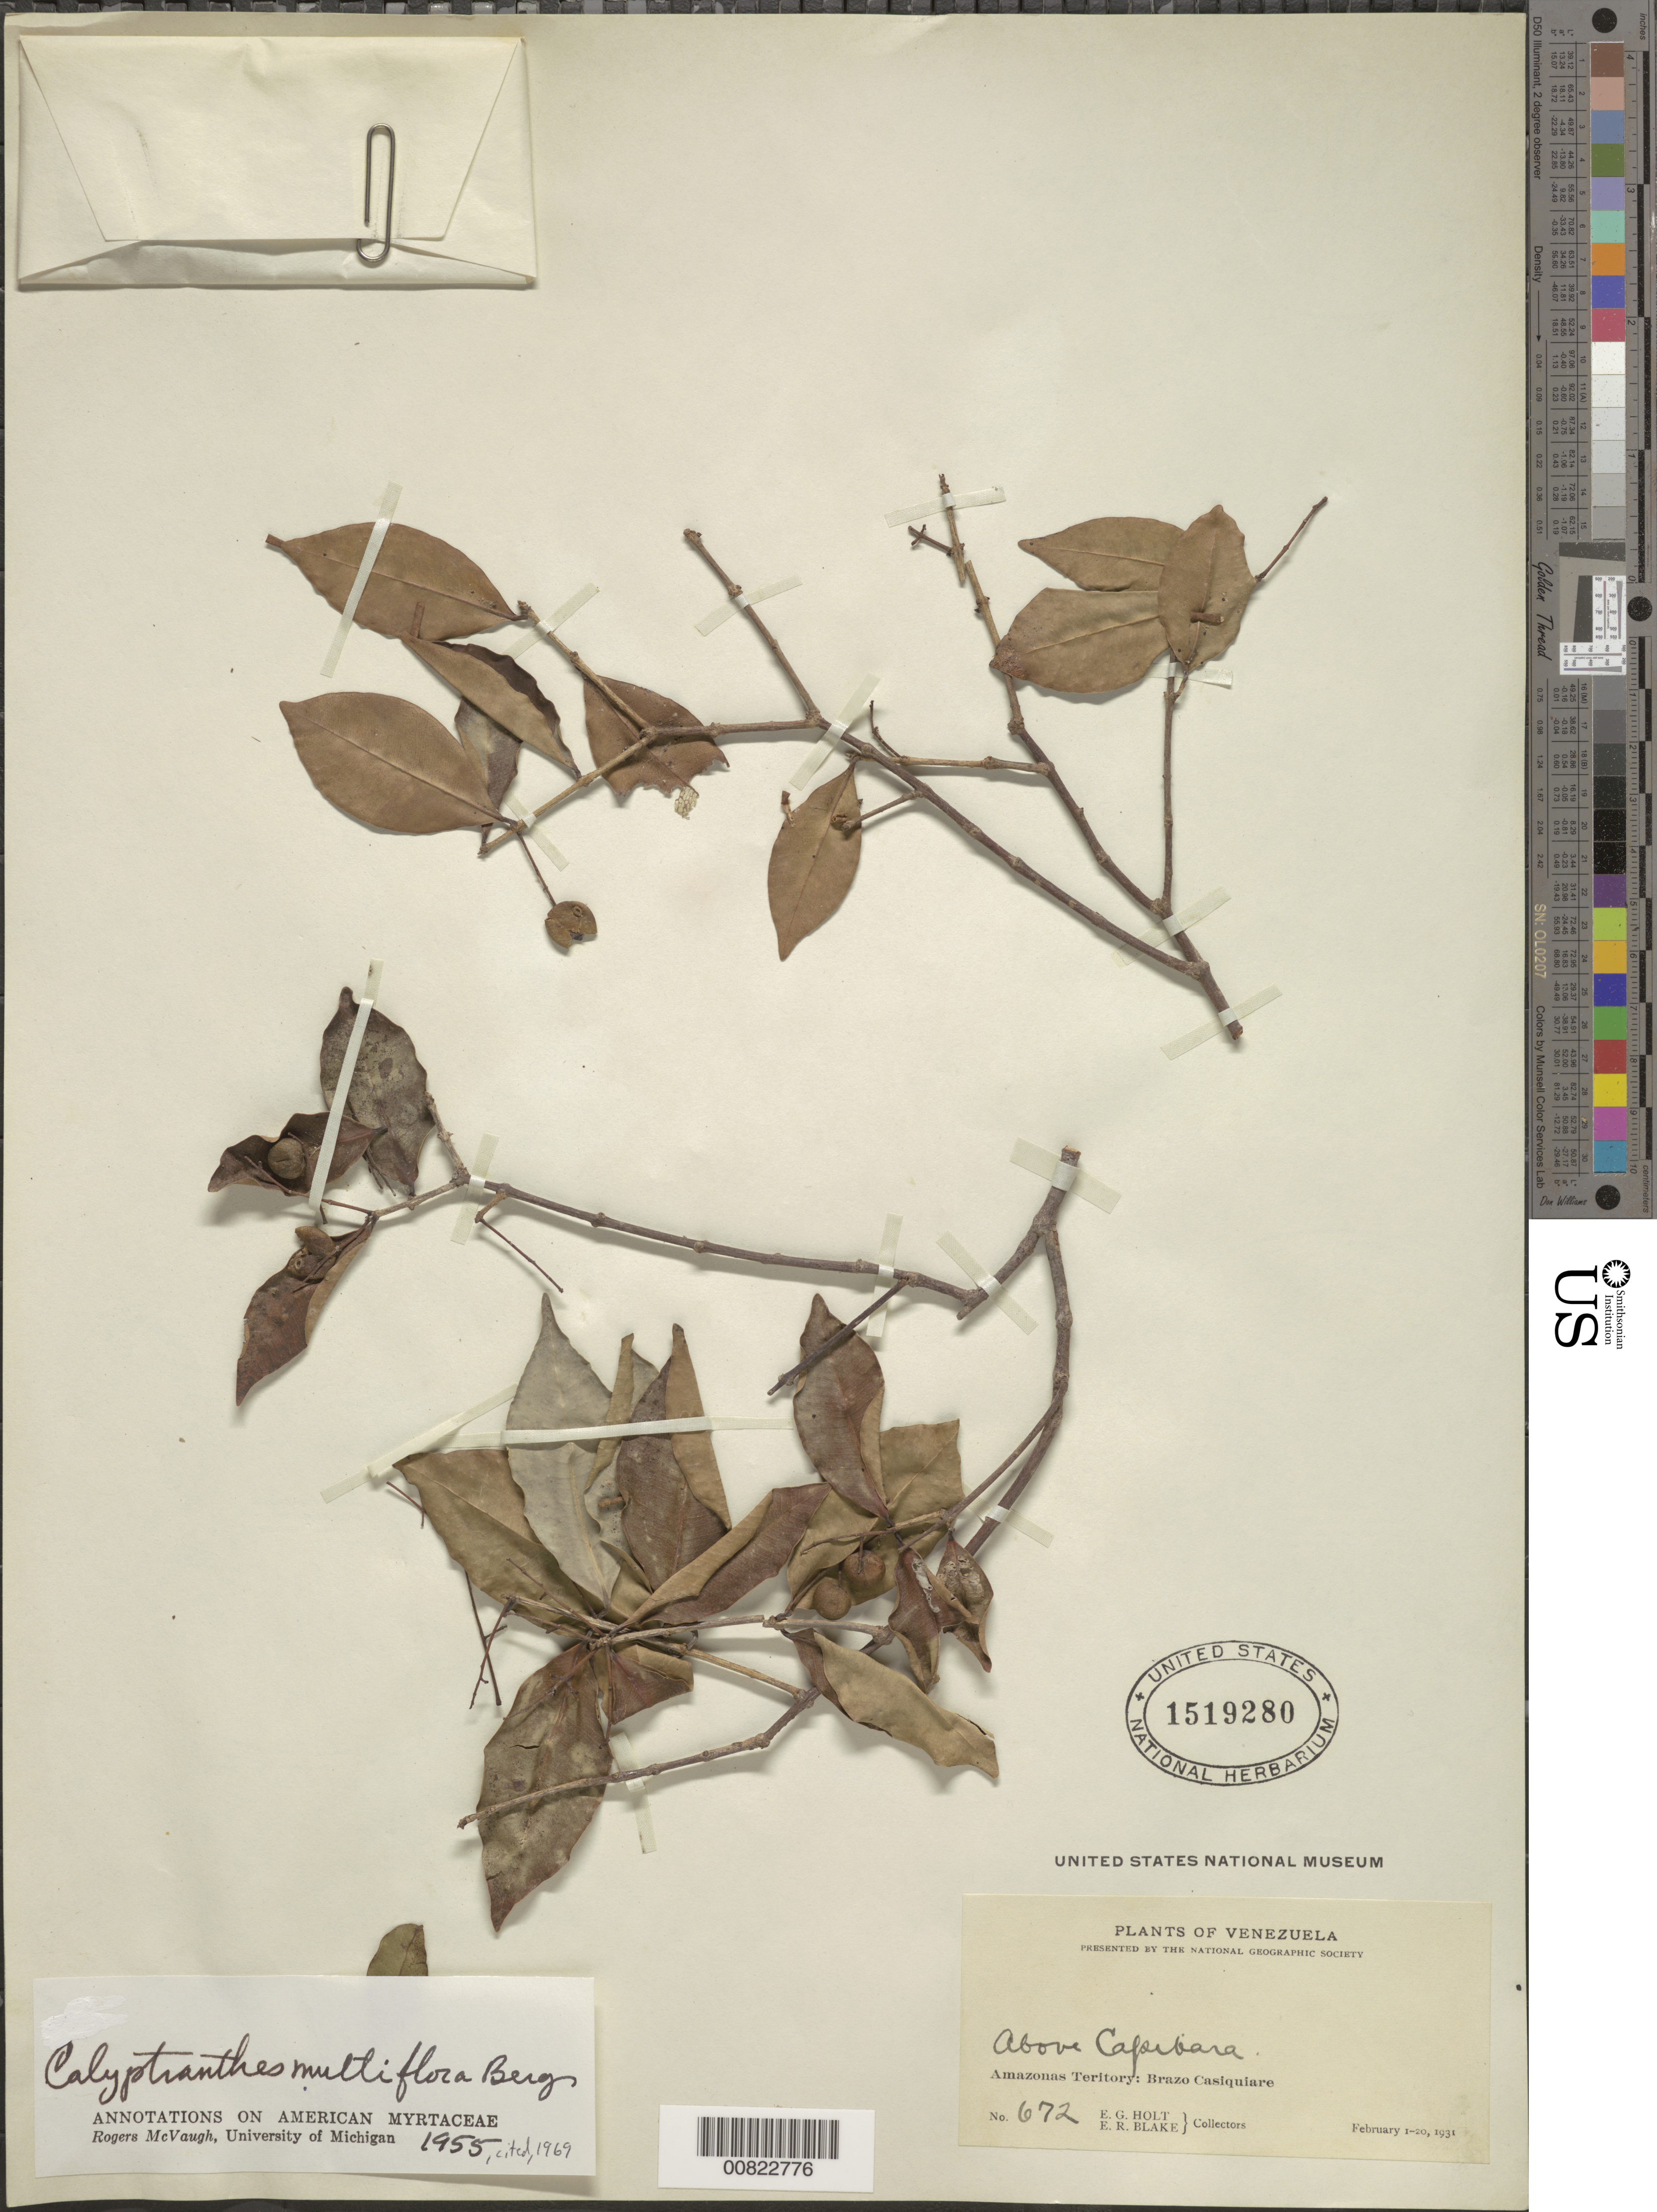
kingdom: Plantae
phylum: Tracheophyta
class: Magnoliopsida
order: Myrtales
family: Myrtaceae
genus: Myrcia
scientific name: Myrcia florifera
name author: (McVaugh) Gaem & E. Lucas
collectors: E. Holt & E. R. Blake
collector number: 672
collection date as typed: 1-Feb-31 to 20-Feb-31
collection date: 1931-02-01/1931-02-20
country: Venezuela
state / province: Amazonas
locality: Brazo Casiquiare, above Capibara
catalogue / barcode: US 1519280